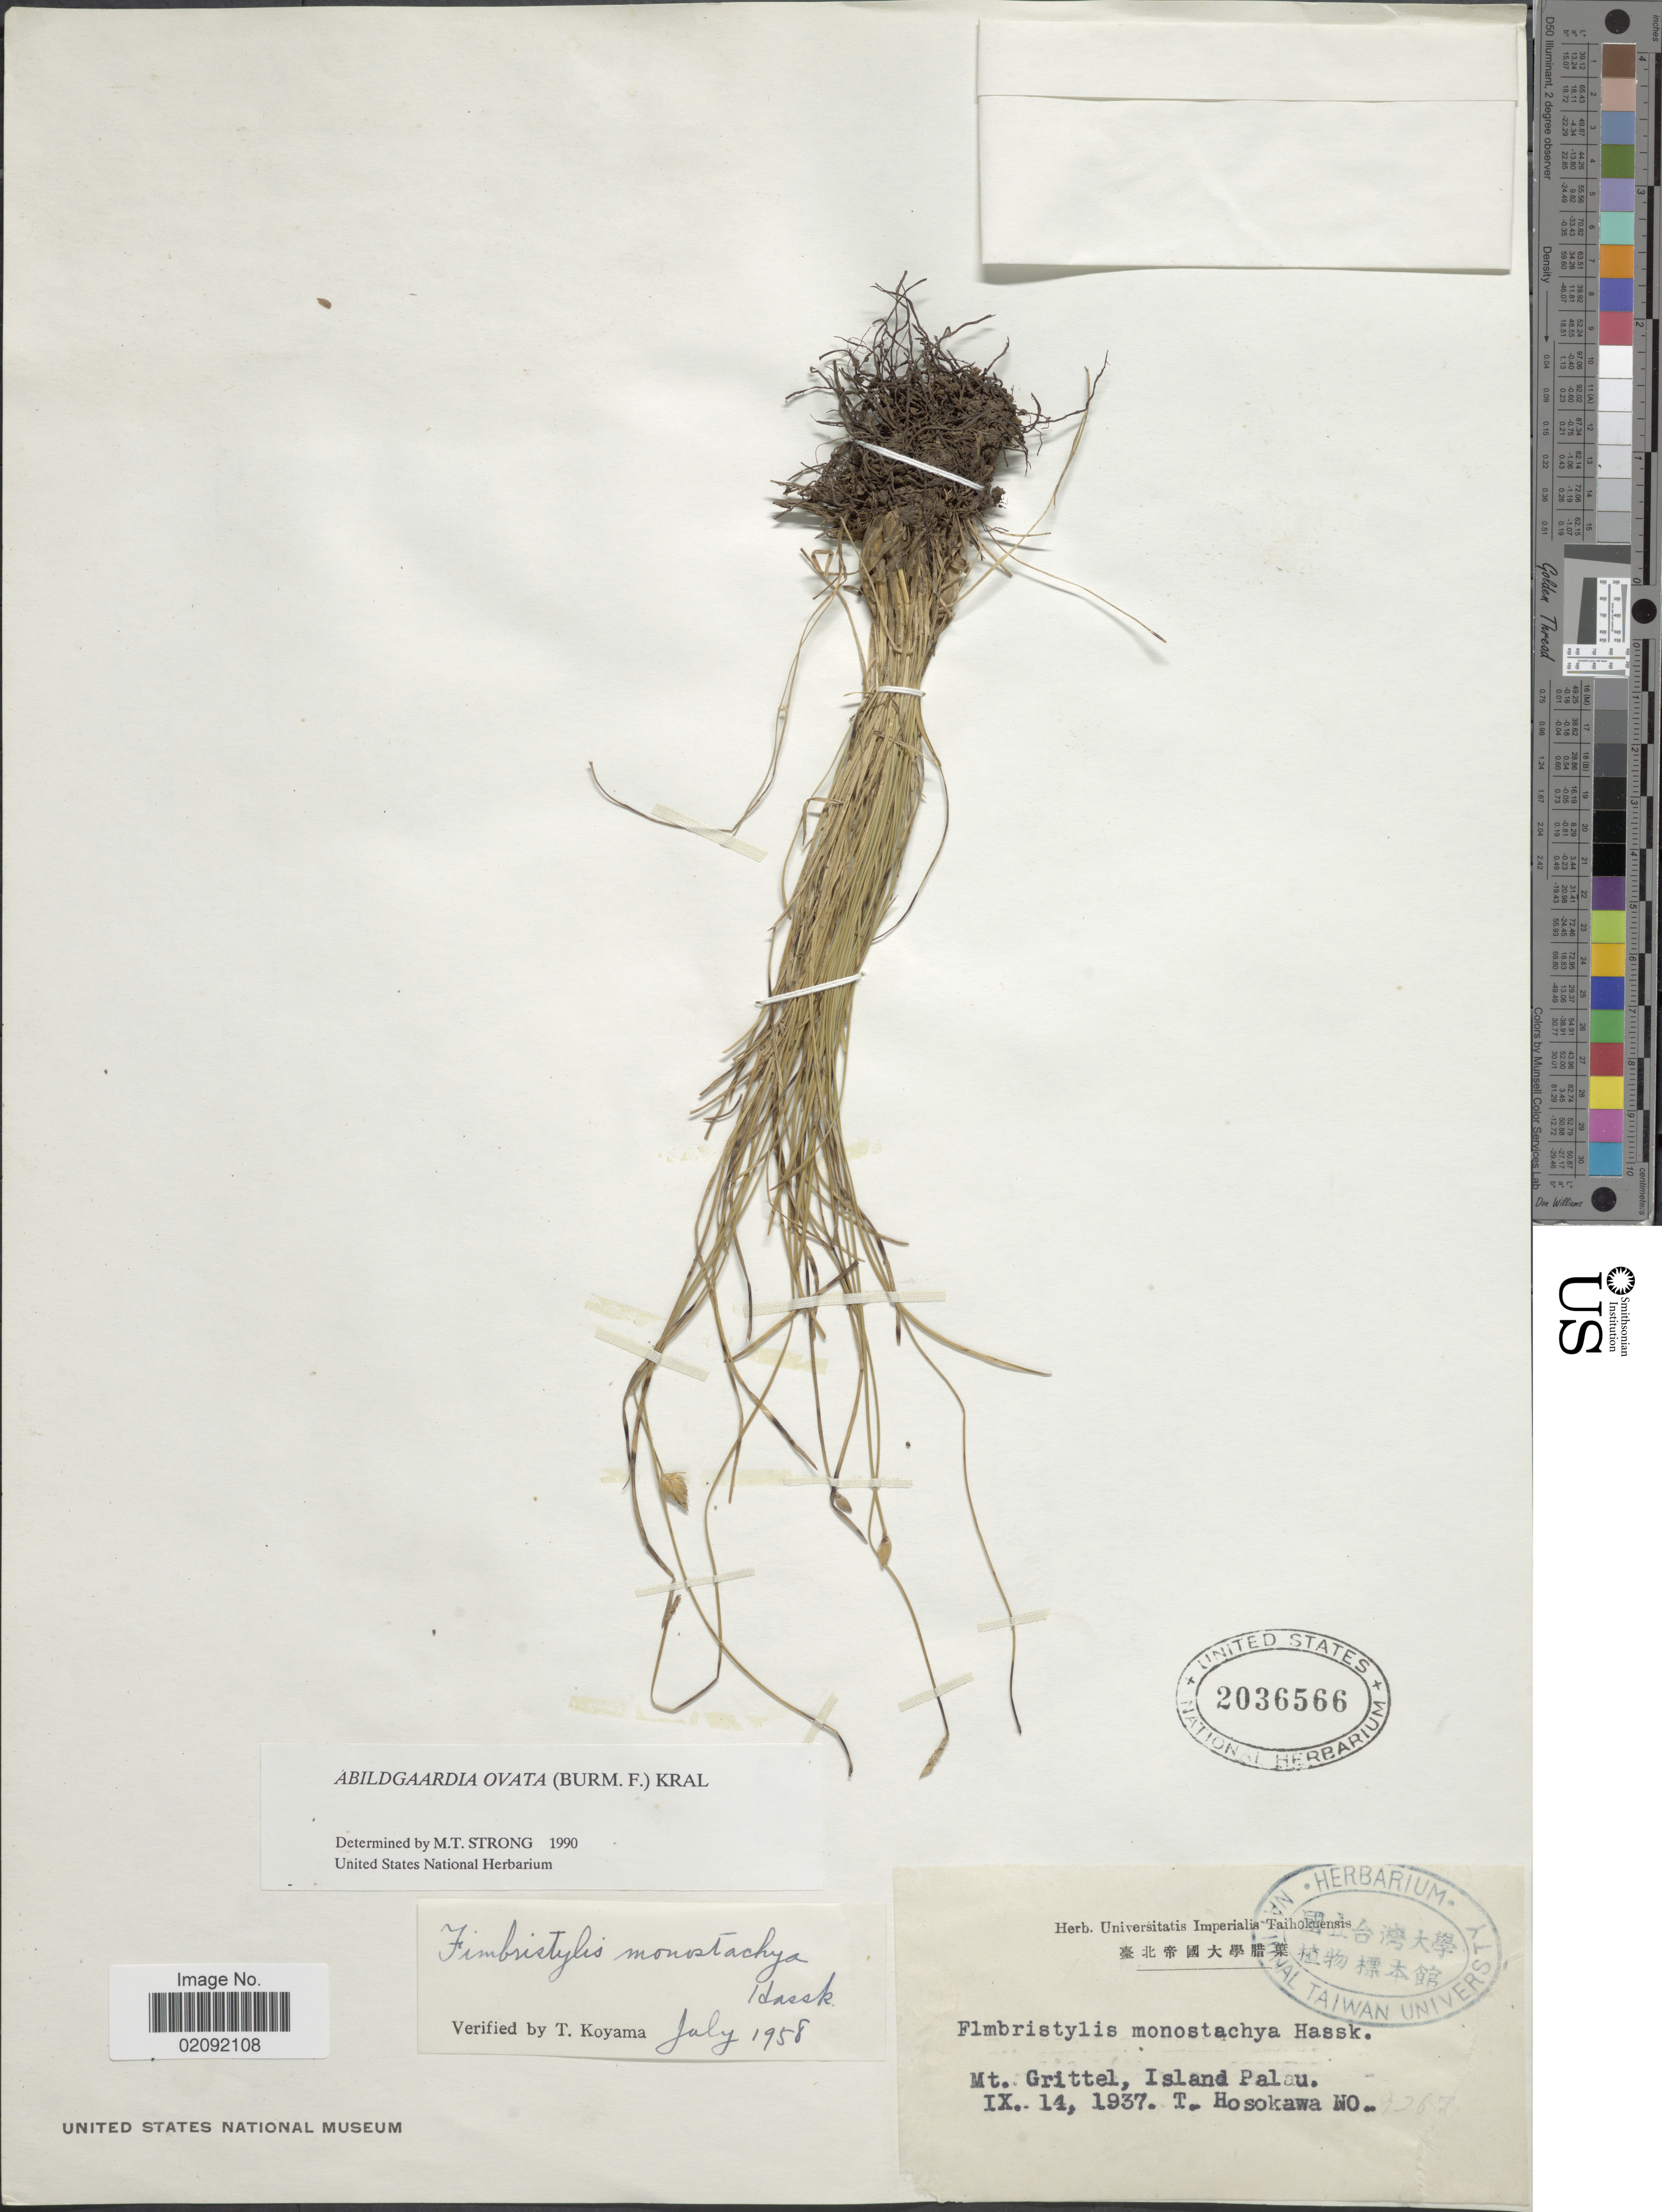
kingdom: Plantae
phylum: Tracheophyta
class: Liliopsida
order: Poales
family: Cyperaceae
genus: Abildgaardia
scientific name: Abildgaardia ovata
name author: (Burm. f.) Kral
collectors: T. Hosokawa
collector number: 2267*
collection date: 1937-09-14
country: Palau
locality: Mt. Grittel, Island Palau.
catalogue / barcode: US 2036566